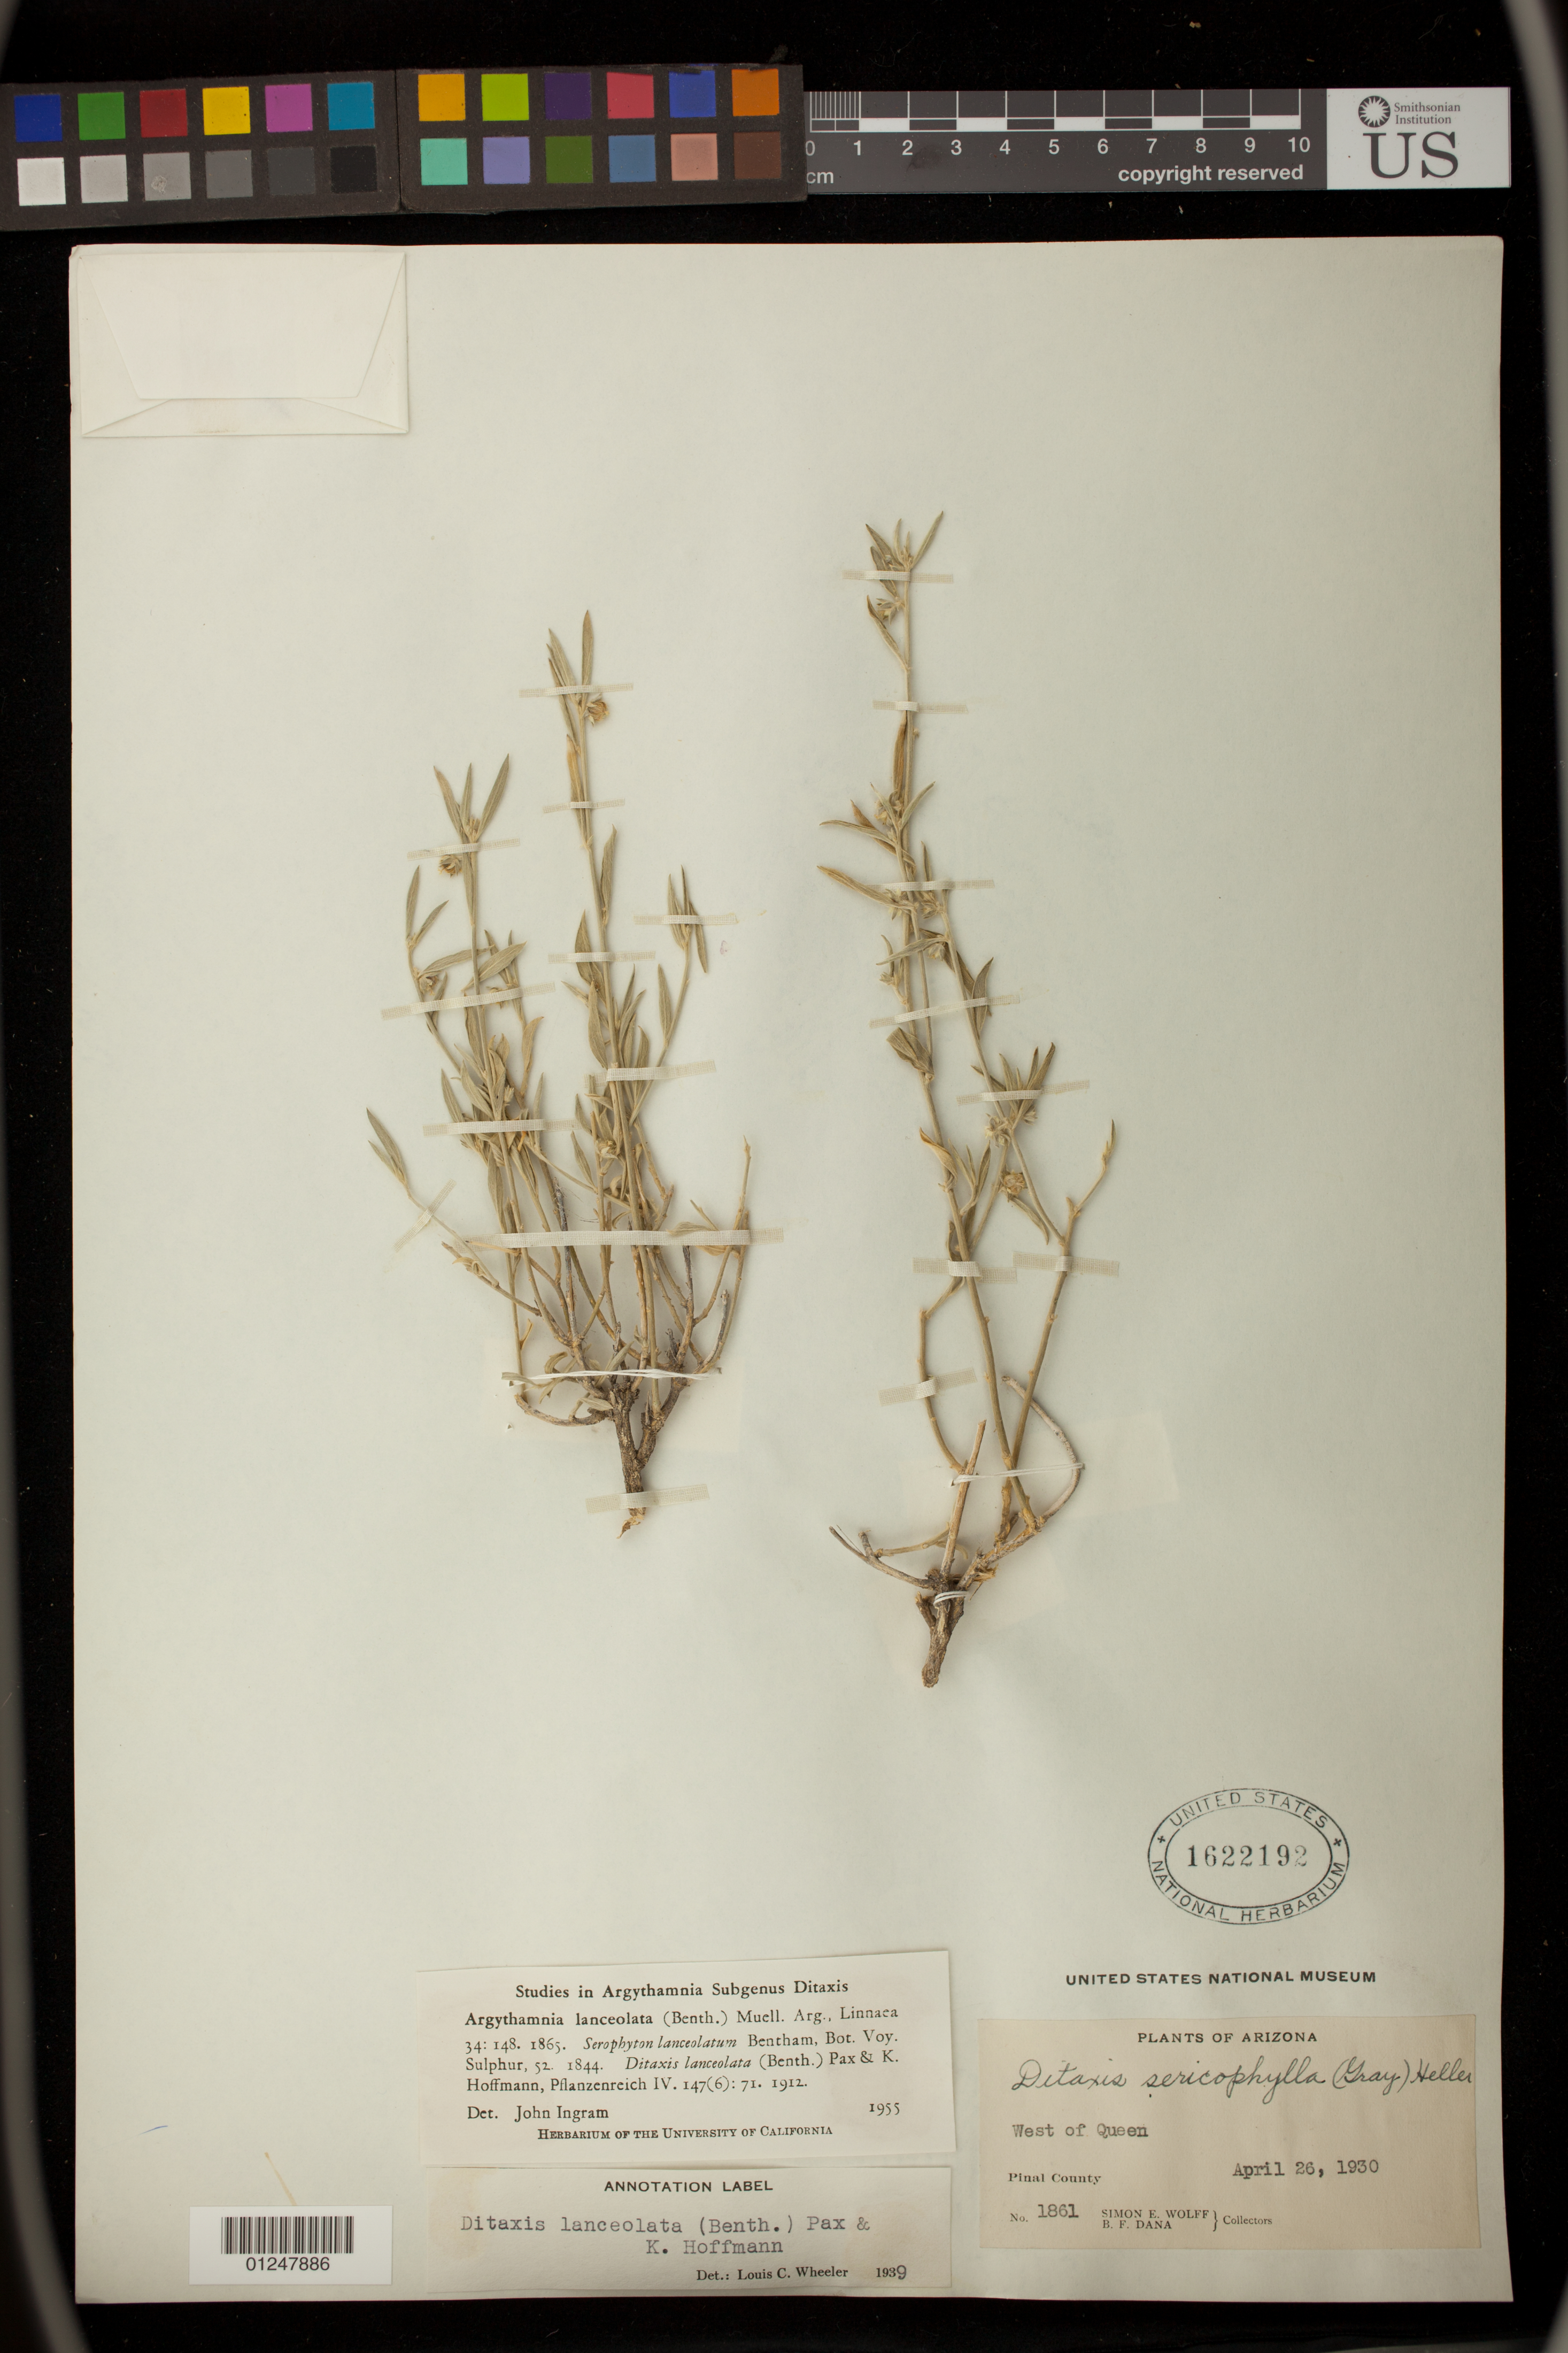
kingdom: Plantae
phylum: Tracheophyta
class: Magnoliopsida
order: Malpighiales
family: Euphorbiaceae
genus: Argythamnia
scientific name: Argythamnia lanceolata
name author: (Benth.) Müll. Arg.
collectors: S. E. Wolff & B. Dana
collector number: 1861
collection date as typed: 26 Apr 1930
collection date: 1930-04-26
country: United States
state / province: Arizona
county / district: Pinal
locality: West of Queen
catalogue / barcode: US 1622192